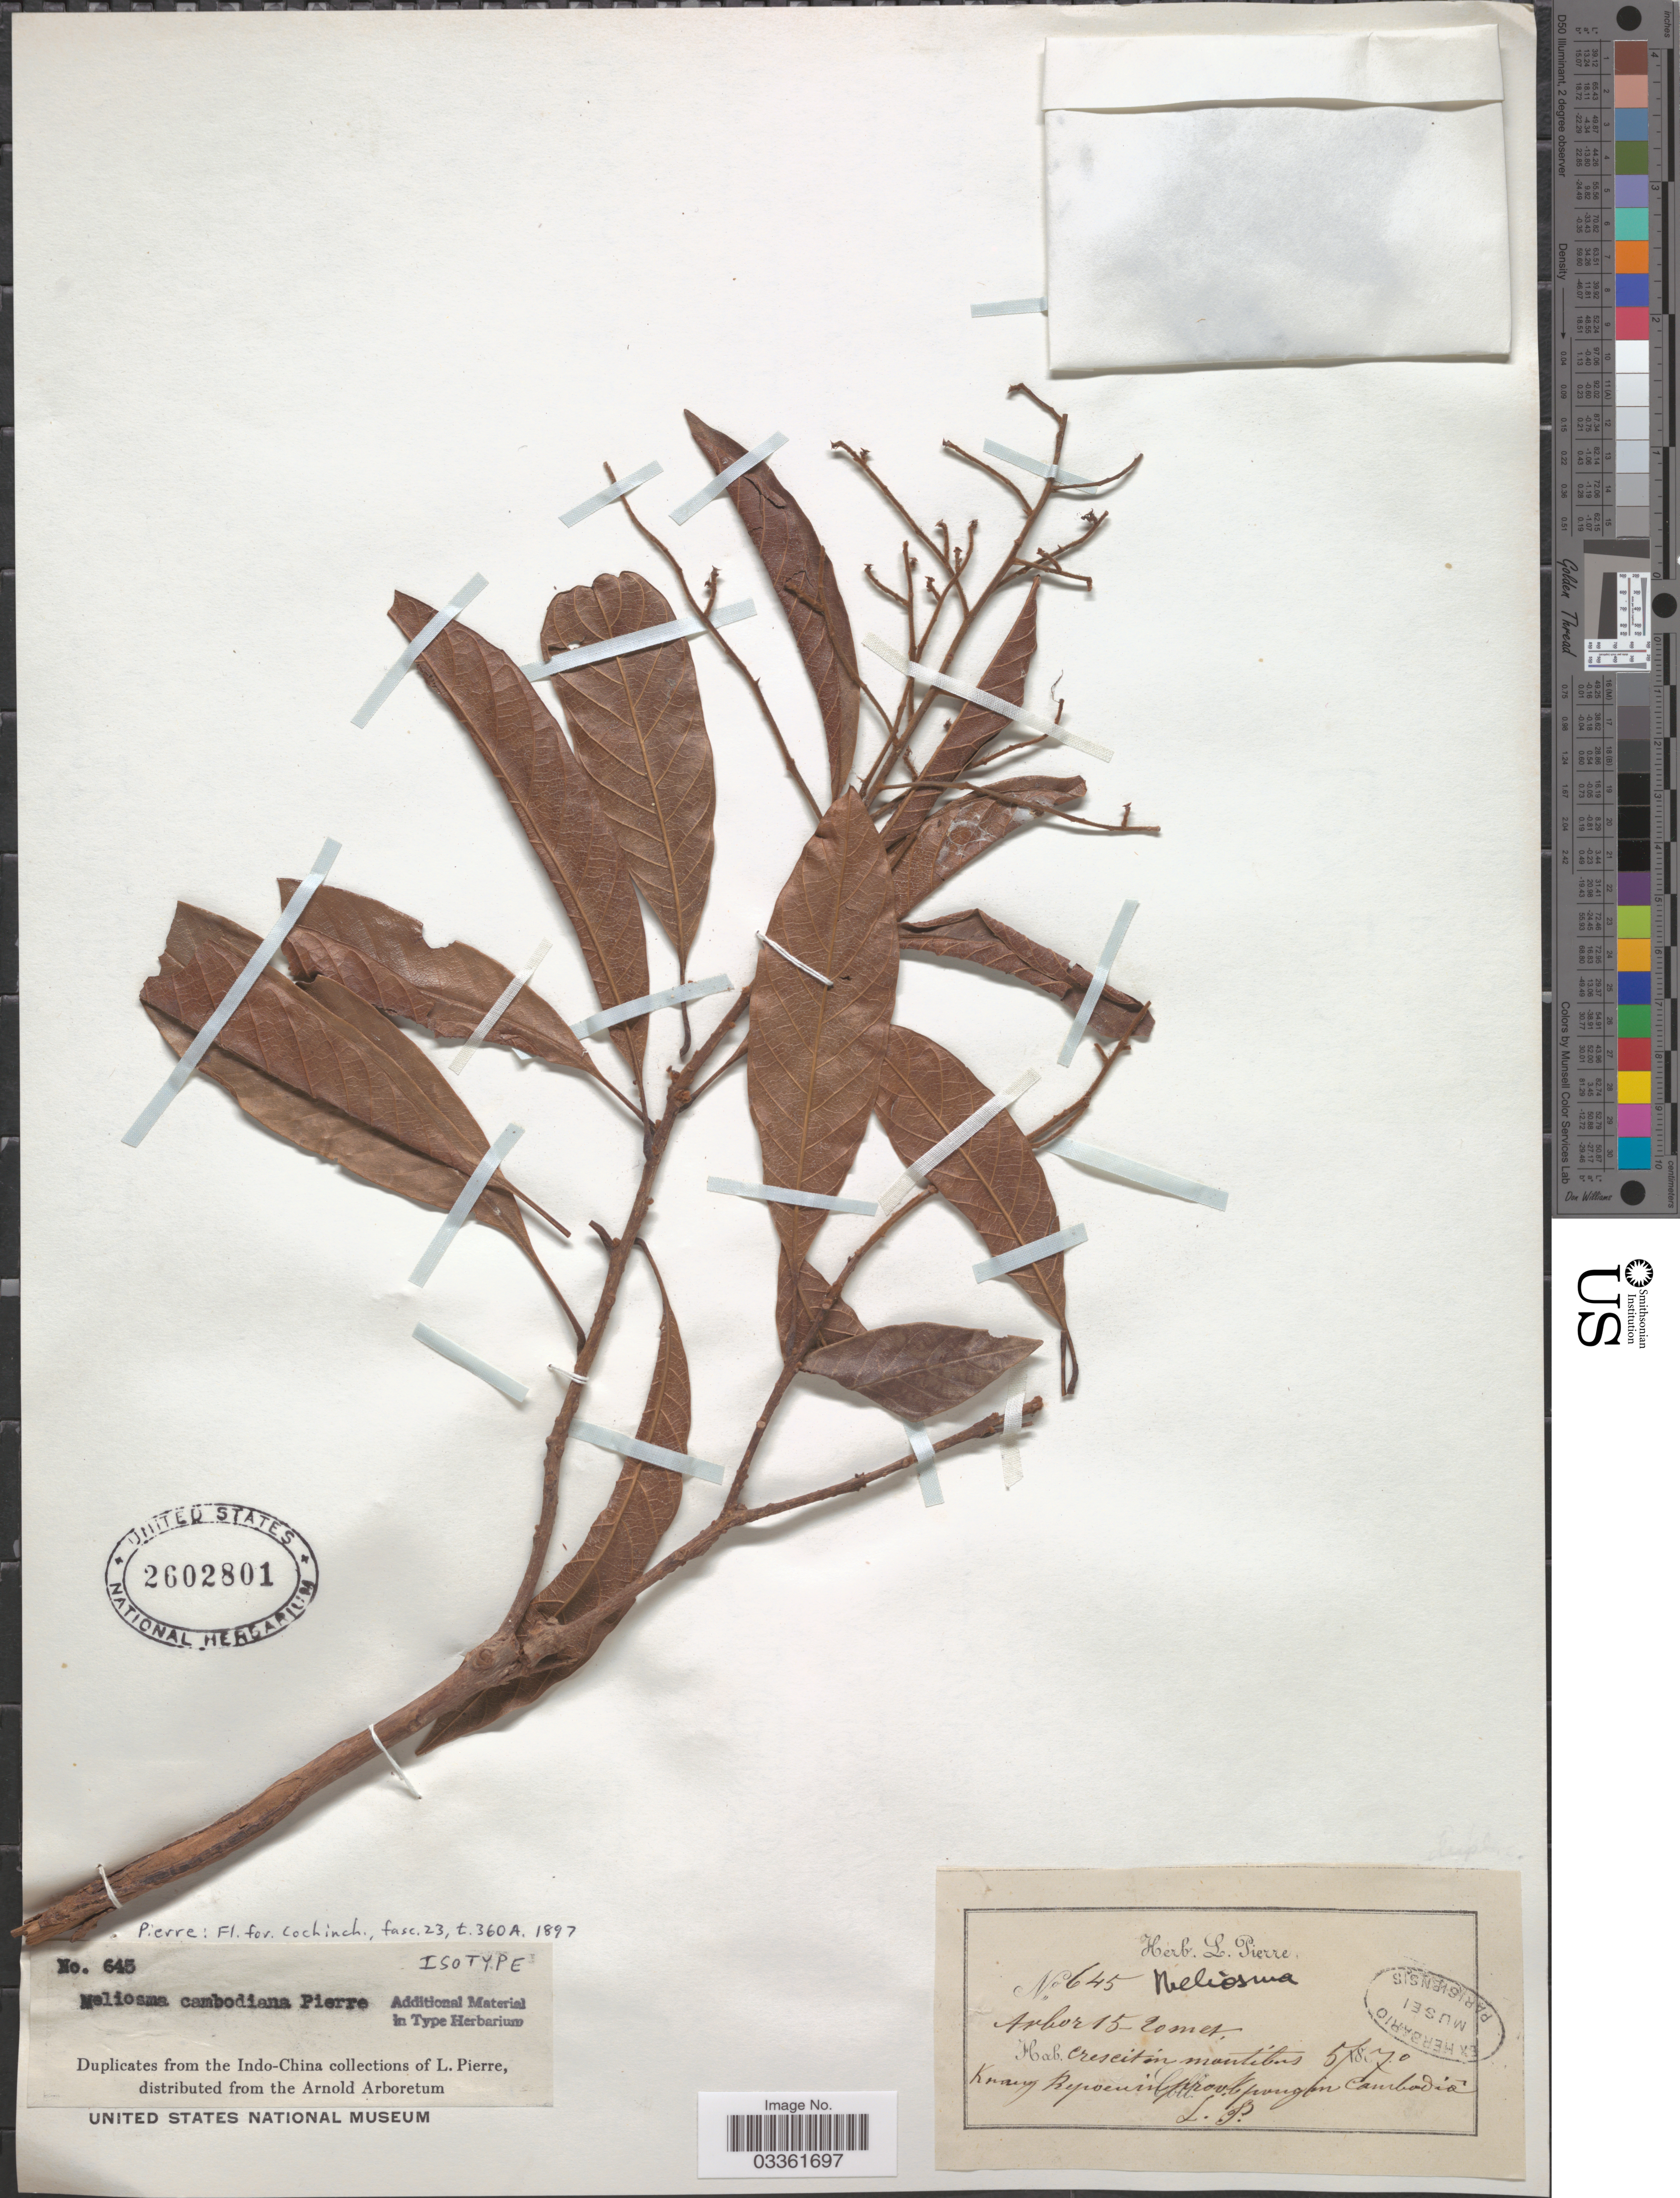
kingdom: Plantae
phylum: Tracheophyta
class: Magnoliopsida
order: Proteales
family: Sabiaceae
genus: Meliosma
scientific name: Meliosma cambodiana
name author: Pierre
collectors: L. Pierre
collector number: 645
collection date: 1870-05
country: Cambodia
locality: Krang [interpreted] Repoenin [interpreted] prov. Tpong in Cambodia.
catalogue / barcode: US 2602801